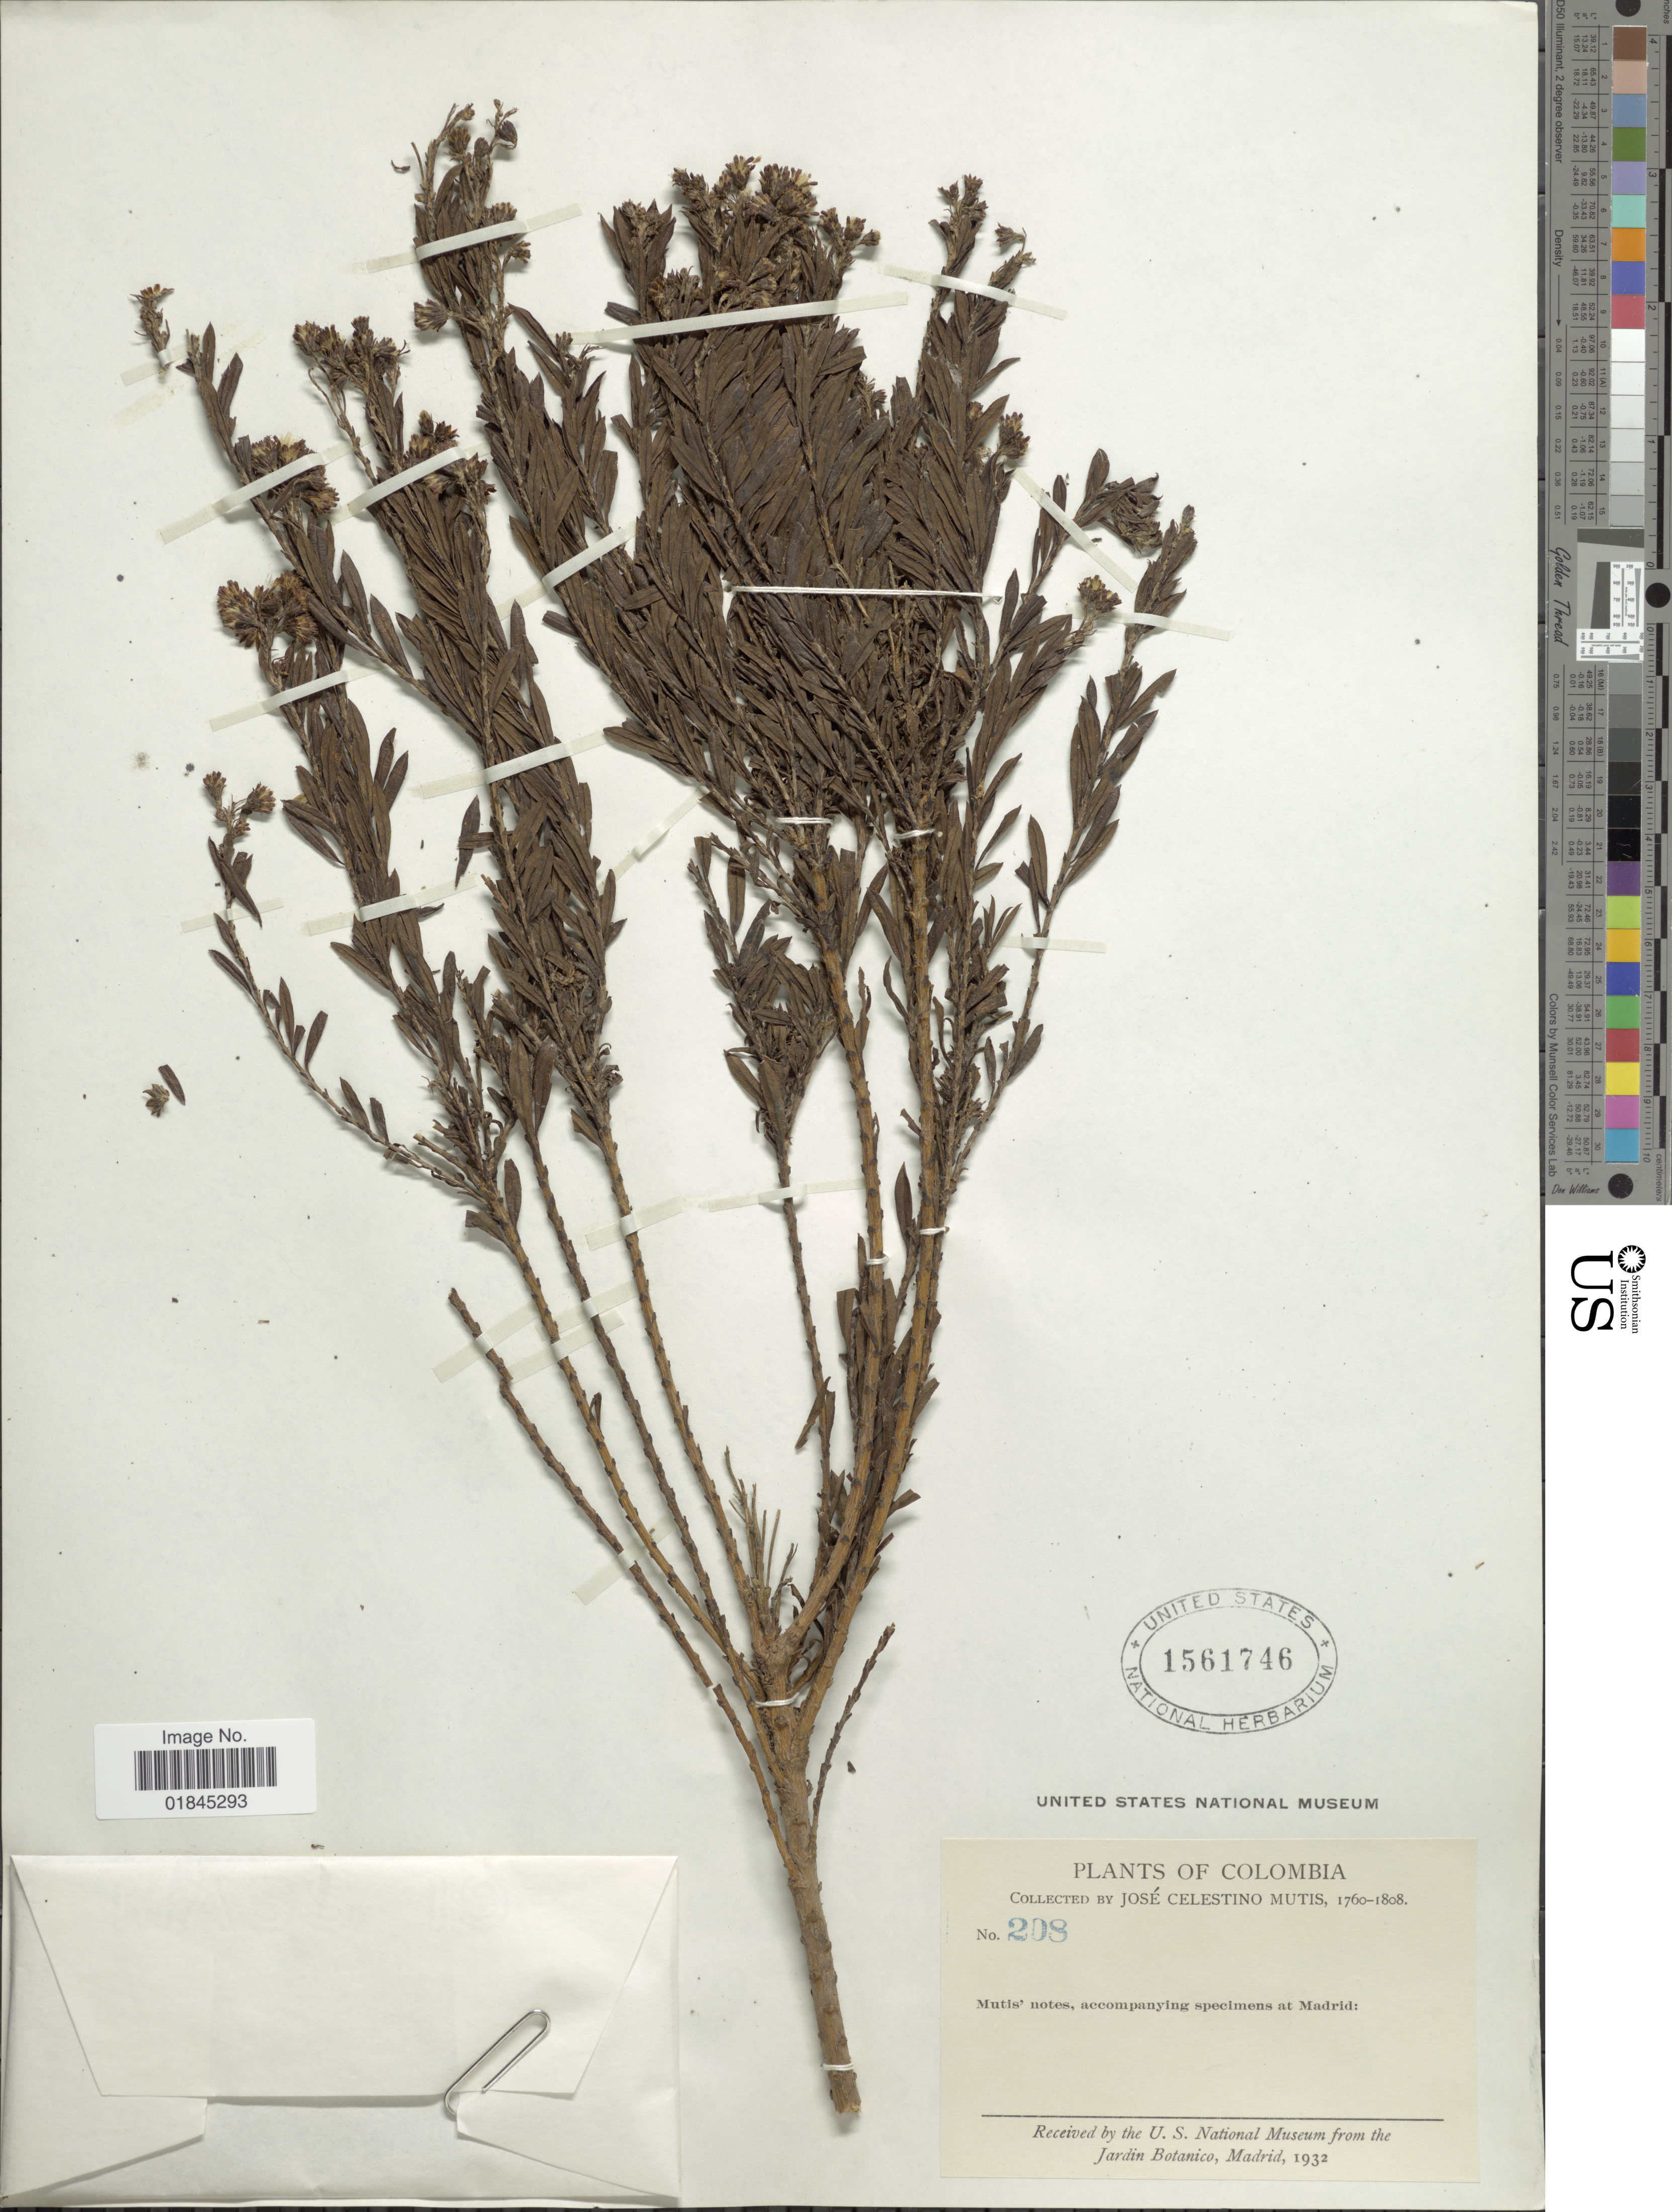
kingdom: Plantae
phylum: Tracheophyta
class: Magnoliopsida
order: Asterales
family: Asteraceae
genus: Pentacalia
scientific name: Pentacalia corymbosa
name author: (Benth.) Cuatrec.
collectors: J. C. B. Mutis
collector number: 208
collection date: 1760/1808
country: Colombia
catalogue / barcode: US 1561746